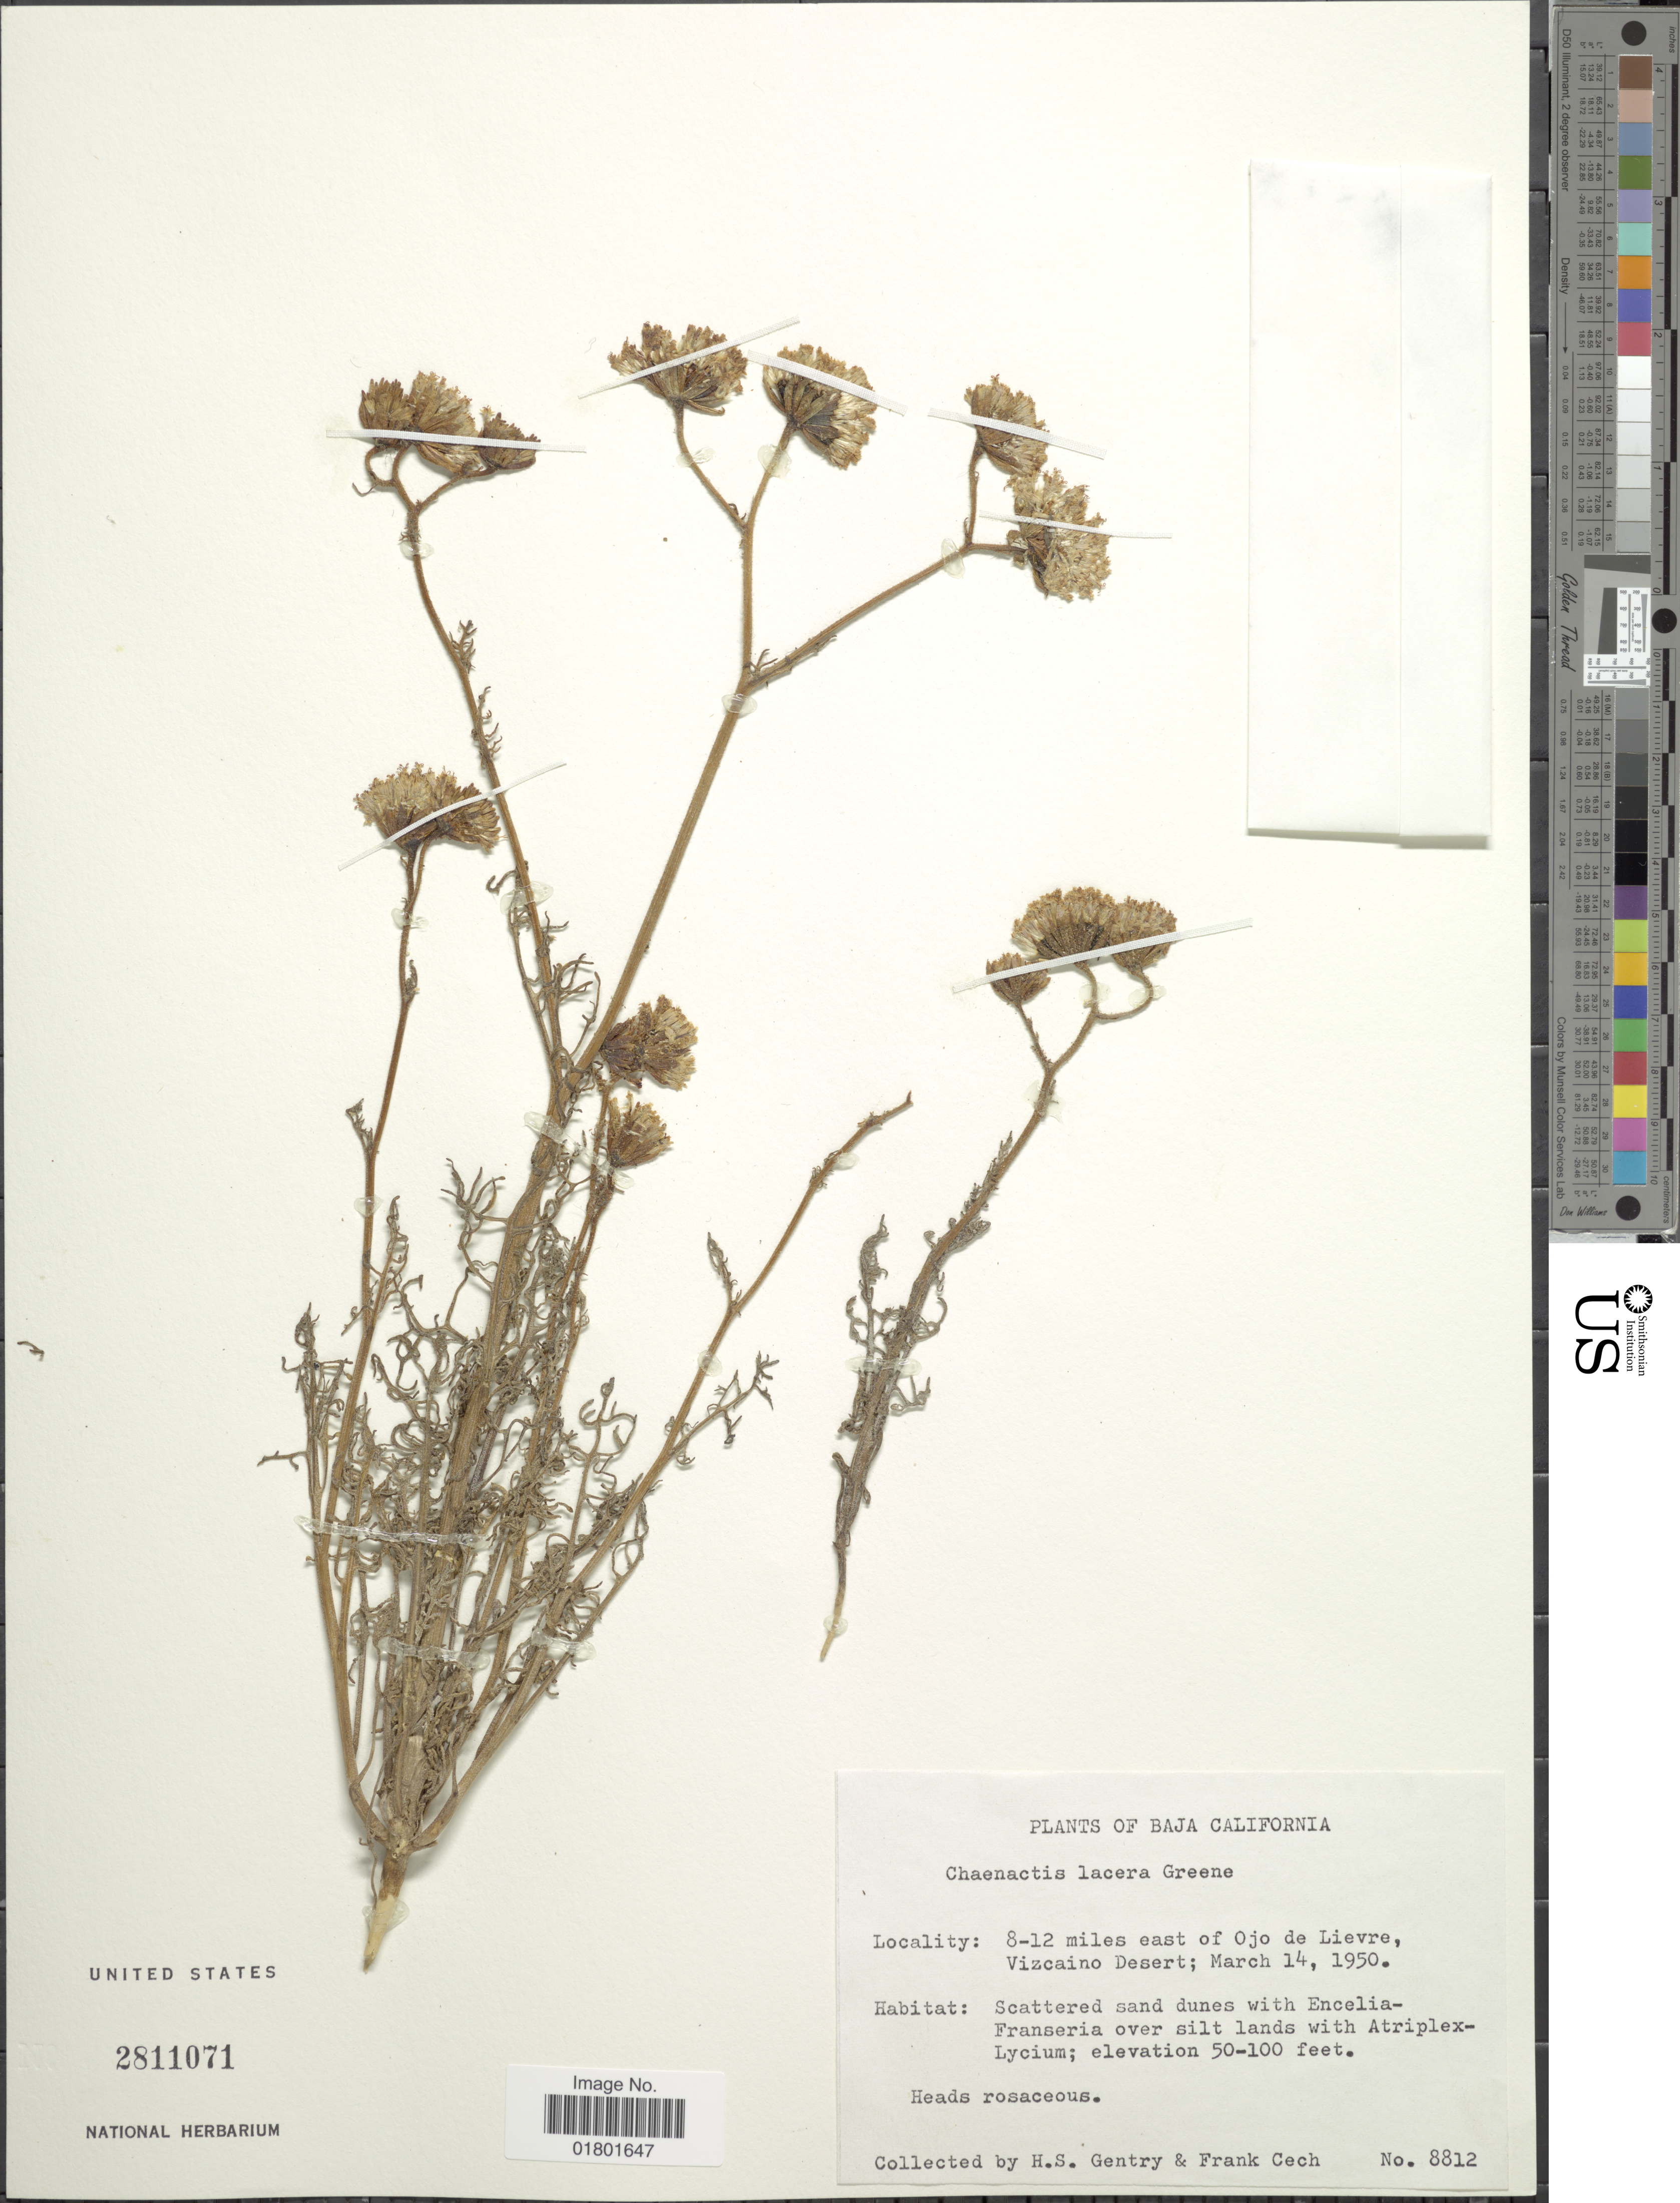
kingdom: Plantae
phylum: Tracheophyta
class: Magnoliopsida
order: Asterales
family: Asteraceae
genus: Chaenactis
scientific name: Chaenactis lacera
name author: Greene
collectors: H. S. Gentry & F. Cech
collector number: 8812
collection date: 1950-03-14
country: Mexico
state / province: Baja California Sur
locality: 8-12 miles east of Ojo de Lievre Vizcaino Desert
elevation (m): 15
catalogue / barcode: US 2811071